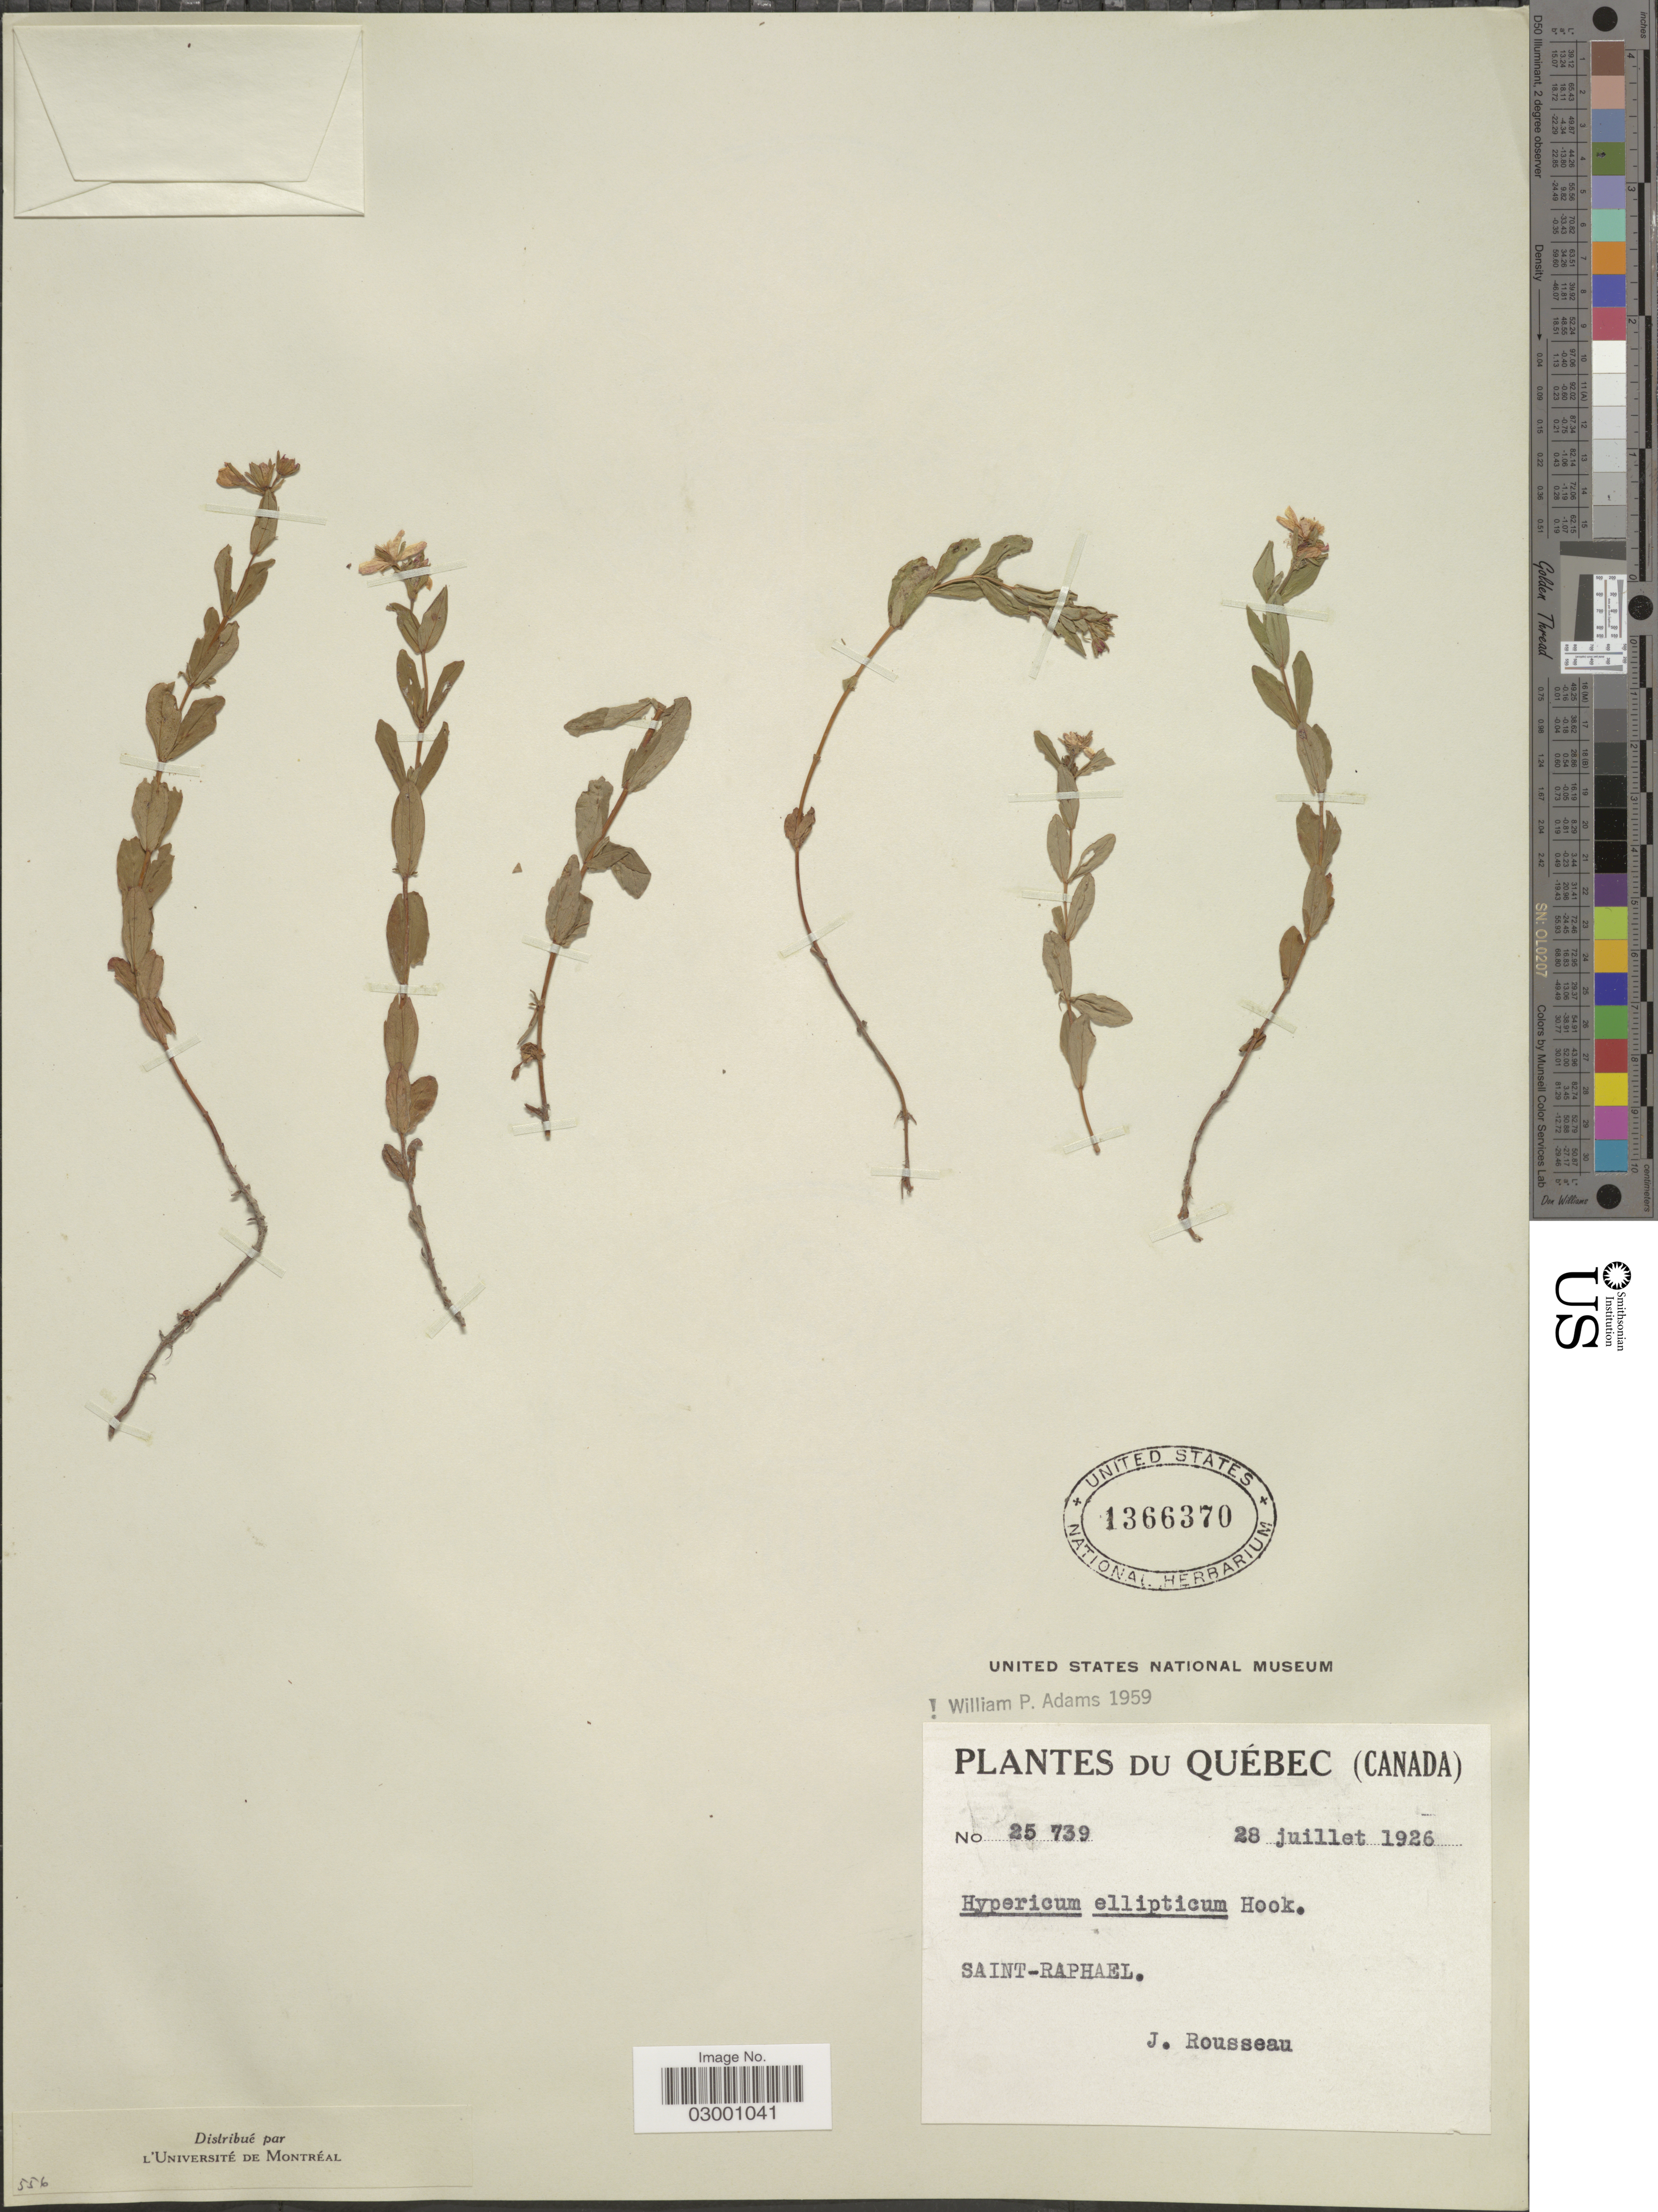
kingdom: Plantae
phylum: Tracheophyta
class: Magnoliopsida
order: Malpighiales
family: Hypericaceae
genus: Hypericum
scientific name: Hypericum ellipticum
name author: Hook.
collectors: J. Rousseau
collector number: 25739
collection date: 1926-07-28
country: Canada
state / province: Quebec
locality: Saint-Raphael.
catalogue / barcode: US 1366370